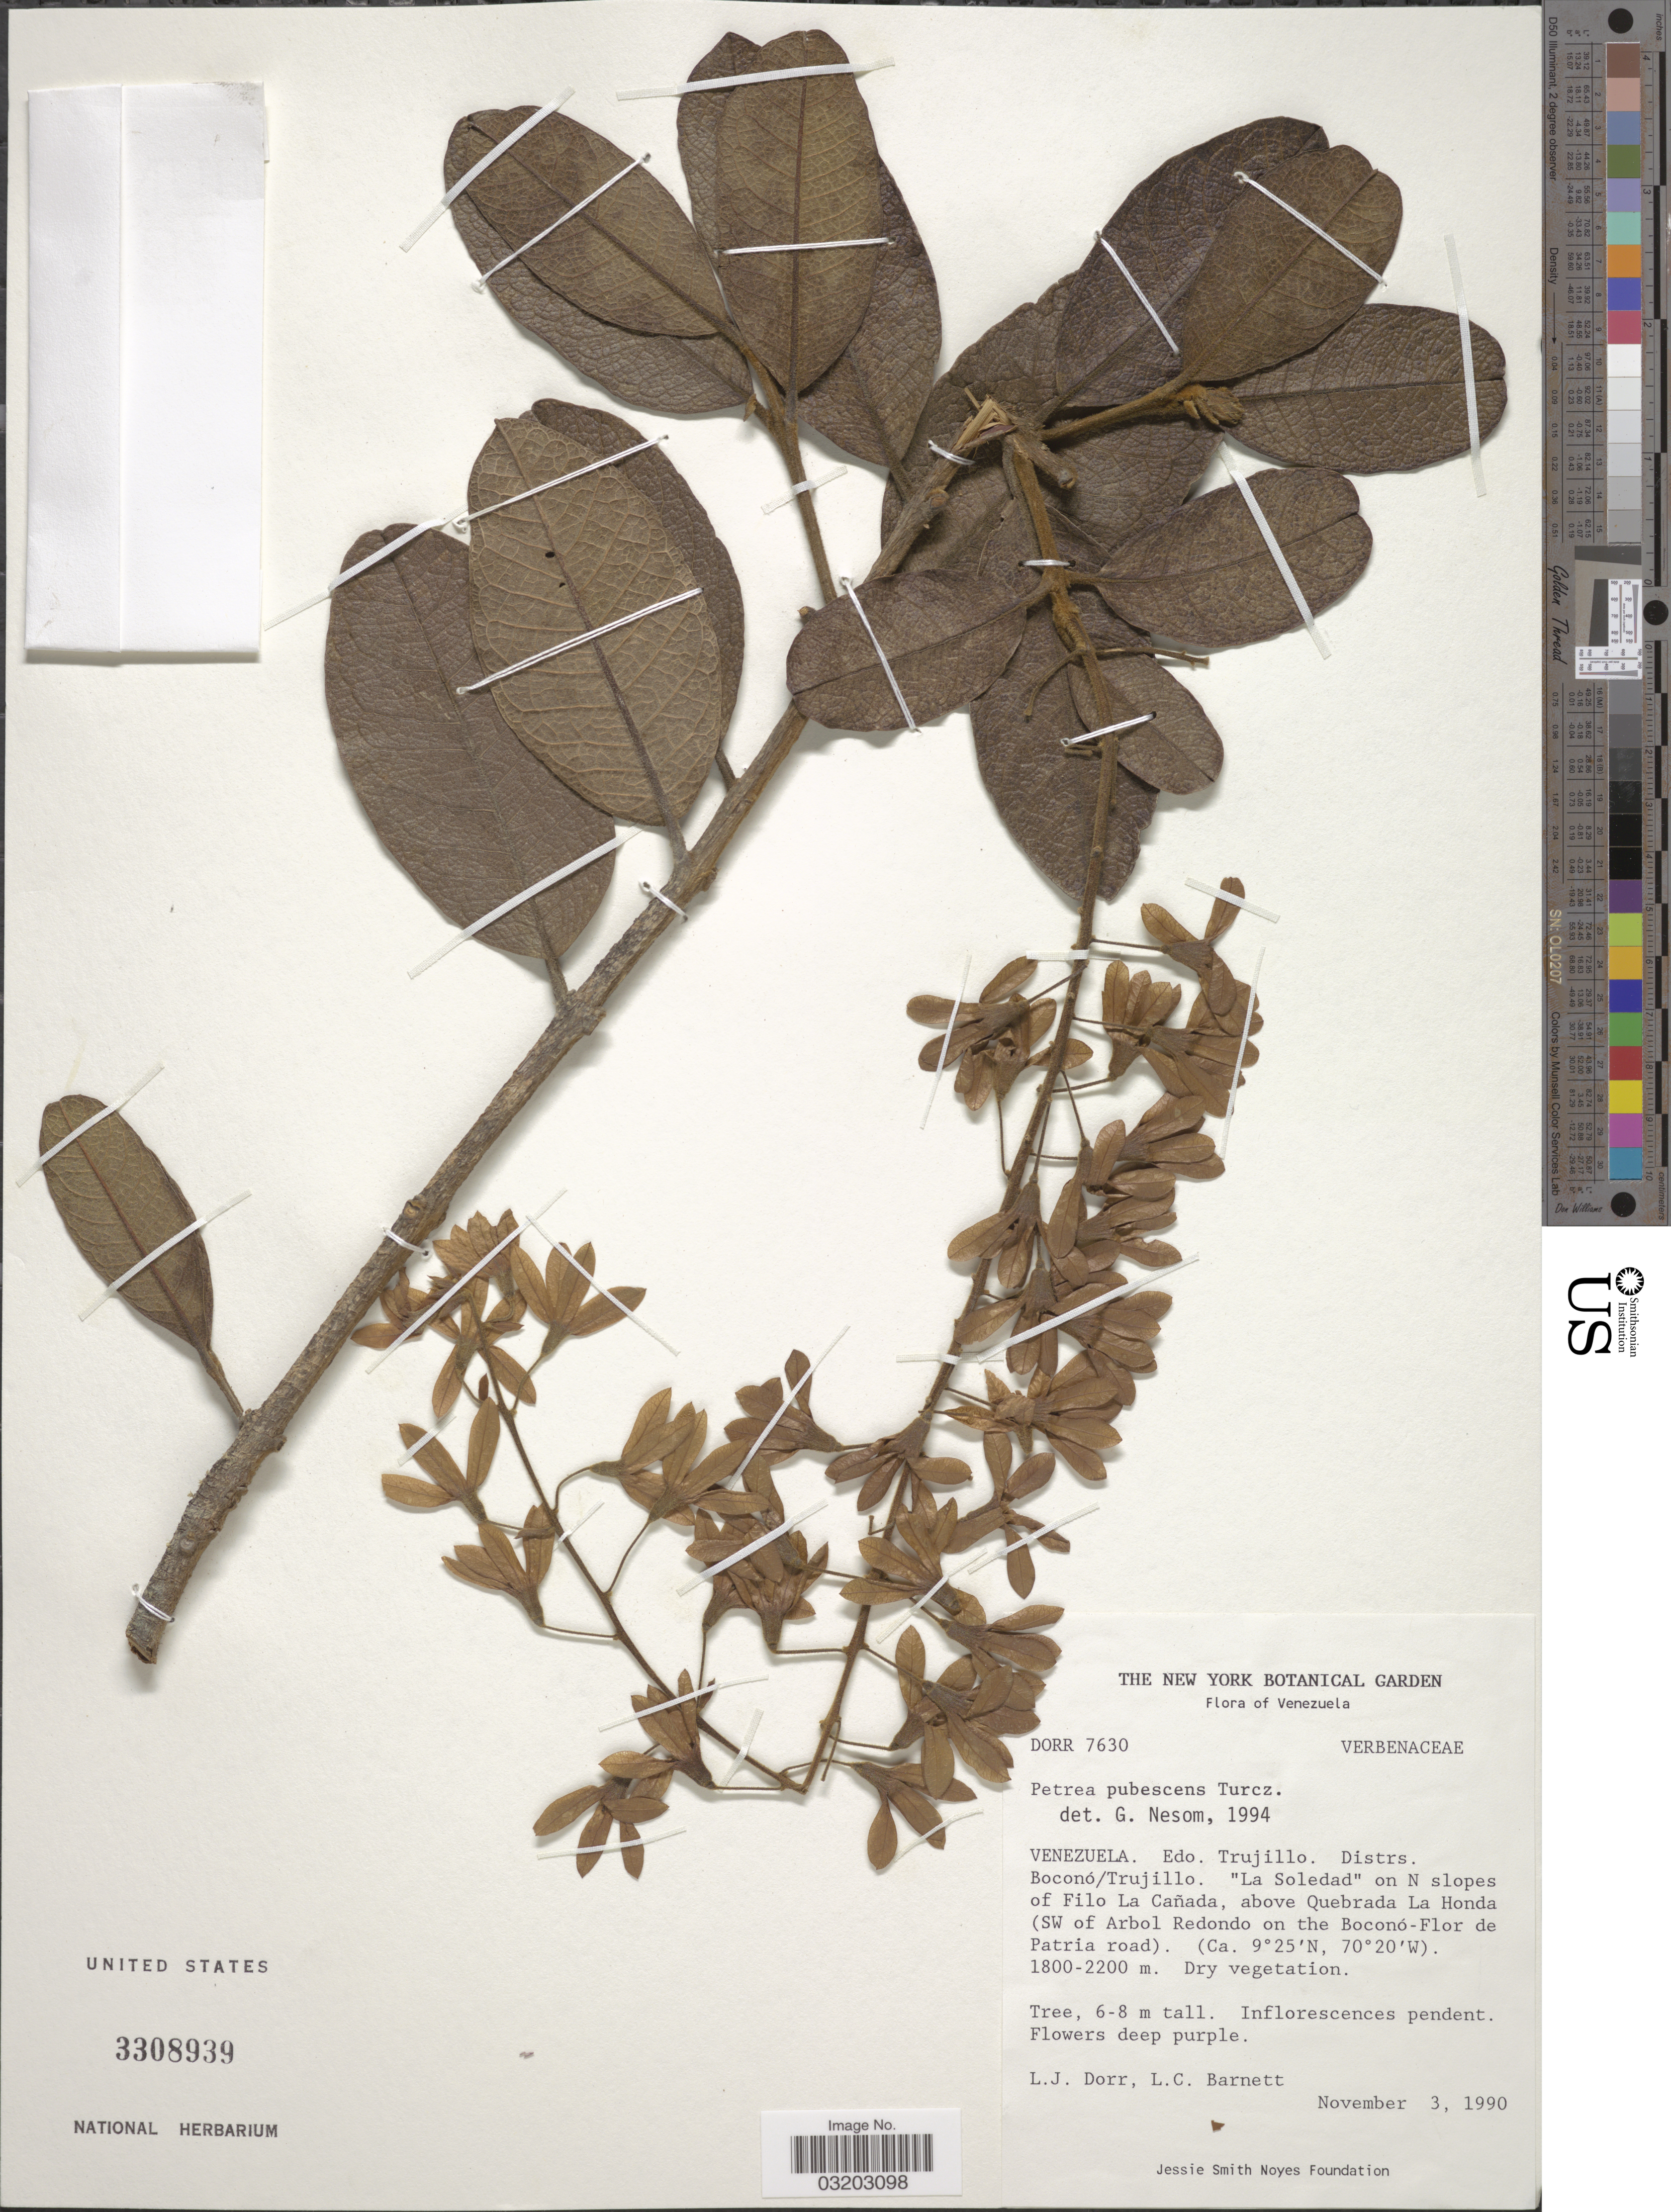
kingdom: Plantae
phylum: Tracheophyta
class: Magnoliopsida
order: Lamiales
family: Verbenaceae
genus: Petrea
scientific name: Petrea pubescens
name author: Turcz.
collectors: L. J. Dorr & L. C. Barnett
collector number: DORR 7630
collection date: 1990-11-03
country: Venezuela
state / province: Trujillo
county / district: Boconó/Trujillo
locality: "La Soledad" on N slopes of Filo La Cañada, above Quebrada La Honda (SW of Arbol Redondo on the Boconó-Flor de Patria road).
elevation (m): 1800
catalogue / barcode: US 3308939